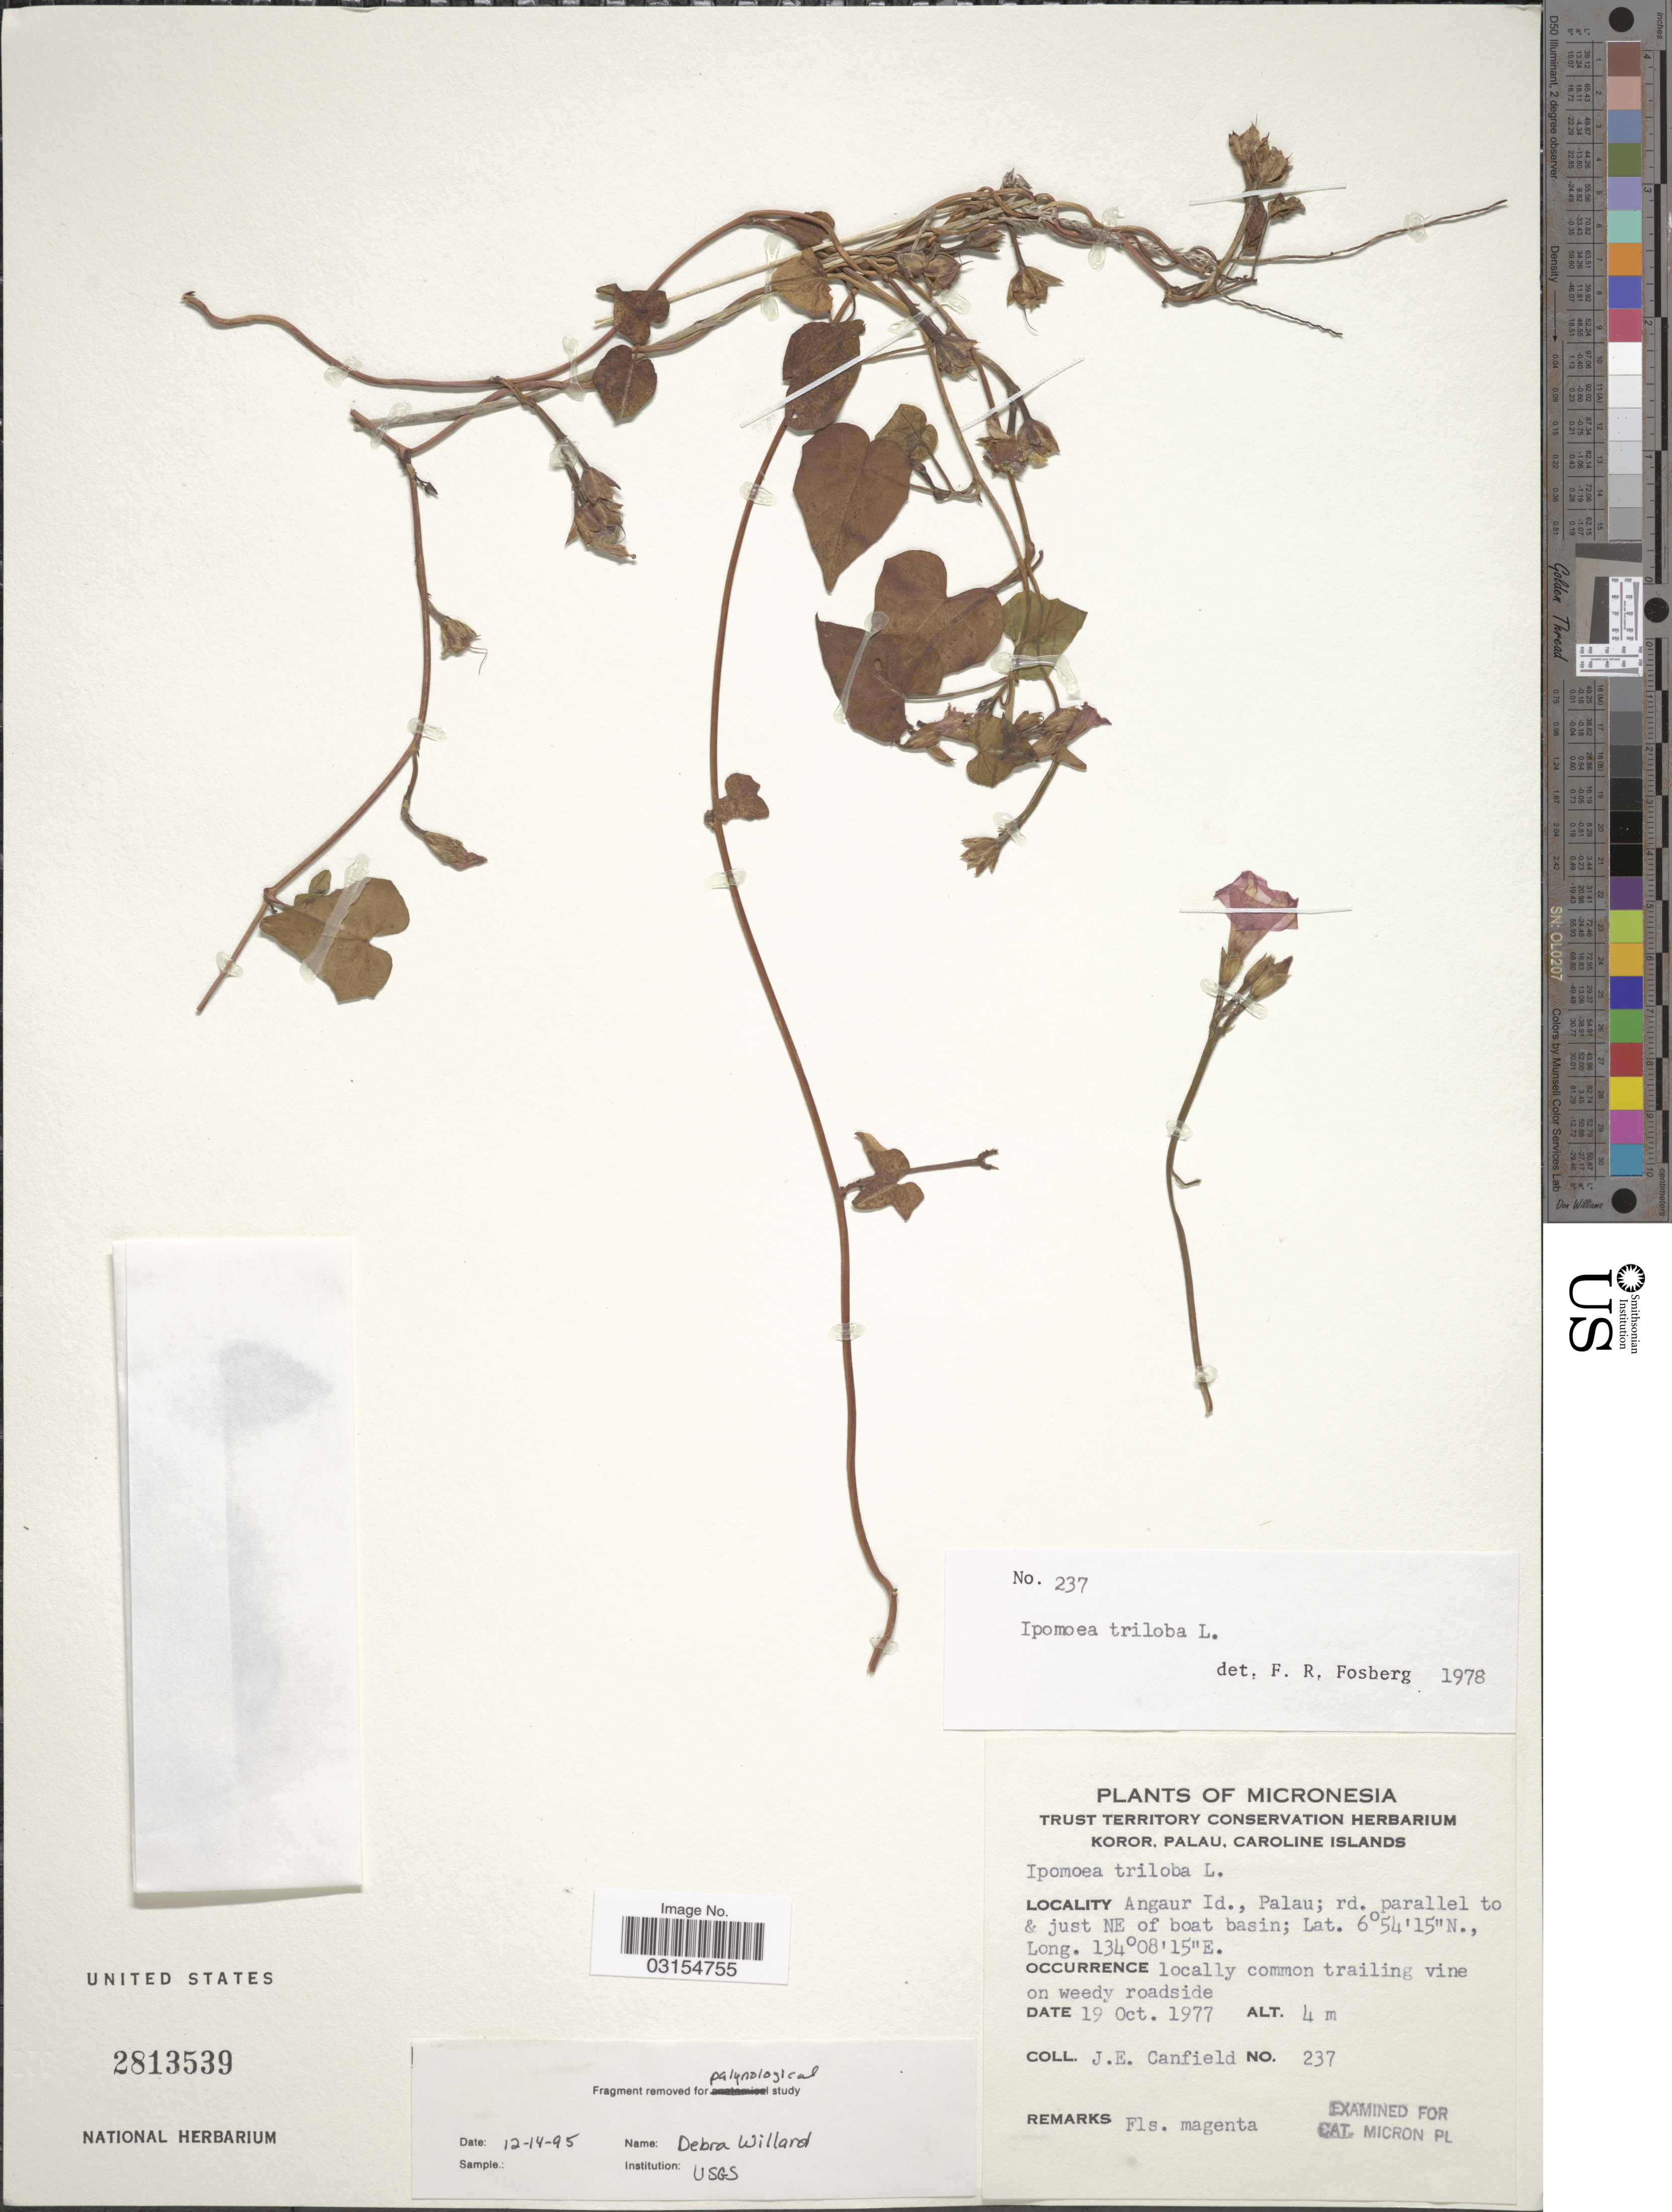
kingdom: Plantae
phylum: Tracheophyta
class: Magnoliopsida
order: Solanales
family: Convolvulaceae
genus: Ipomoea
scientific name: Ipomoea triloba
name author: L.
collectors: J. E. Canfield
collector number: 237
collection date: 1977-10-19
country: Palau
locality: Koror, Palau, Caroline Islands, Angaur Id., Palau; rd. parallel to & just NE of boat basin.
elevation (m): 4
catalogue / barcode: US 2813539